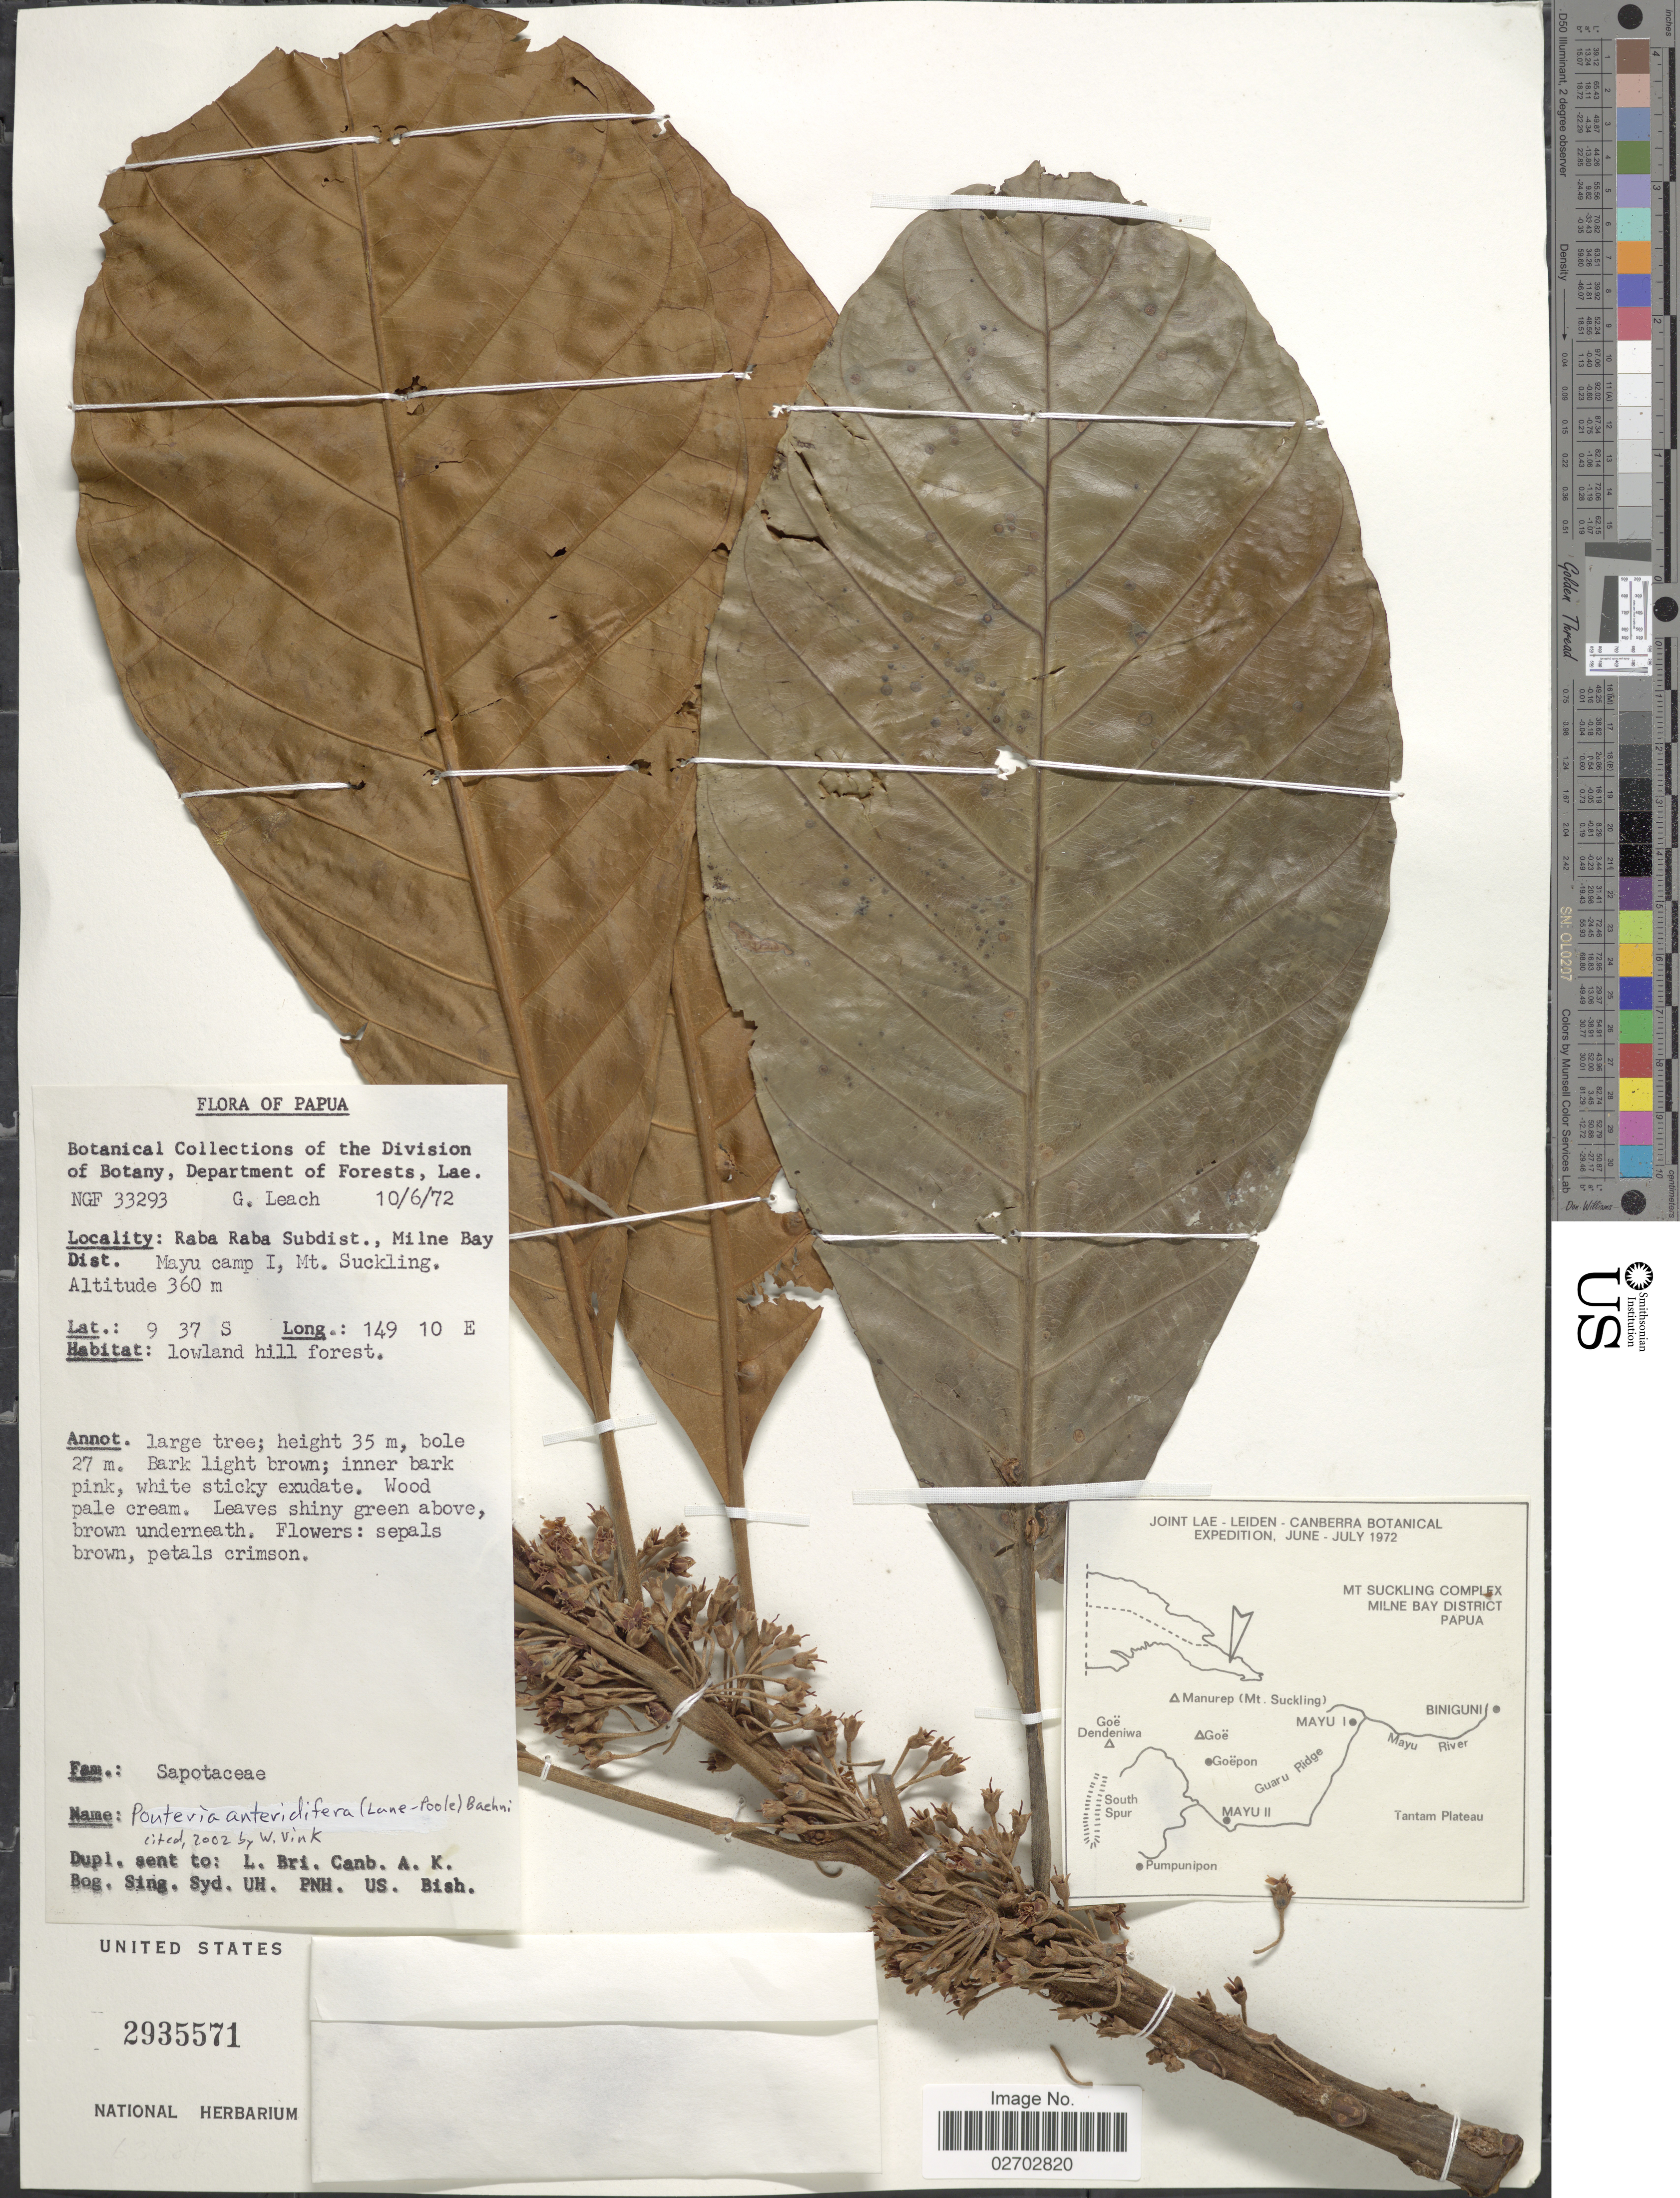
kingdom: Plantae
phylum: Tracheophyta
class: Magnoliopsida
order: Ericales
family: Sapotaceae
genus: Pouteria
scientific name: Pouteria anteridifera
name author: (C.T. White & W.D. Francis) Baehni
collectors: G. Leach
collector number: NGF 33293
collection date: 1972-06-10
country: Papua New Guinea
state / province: Milne Bay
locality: Papua. Raba Raba Subdist., Mayu camp I, Mt. Suckling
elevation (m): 360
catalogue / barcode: US 2935571